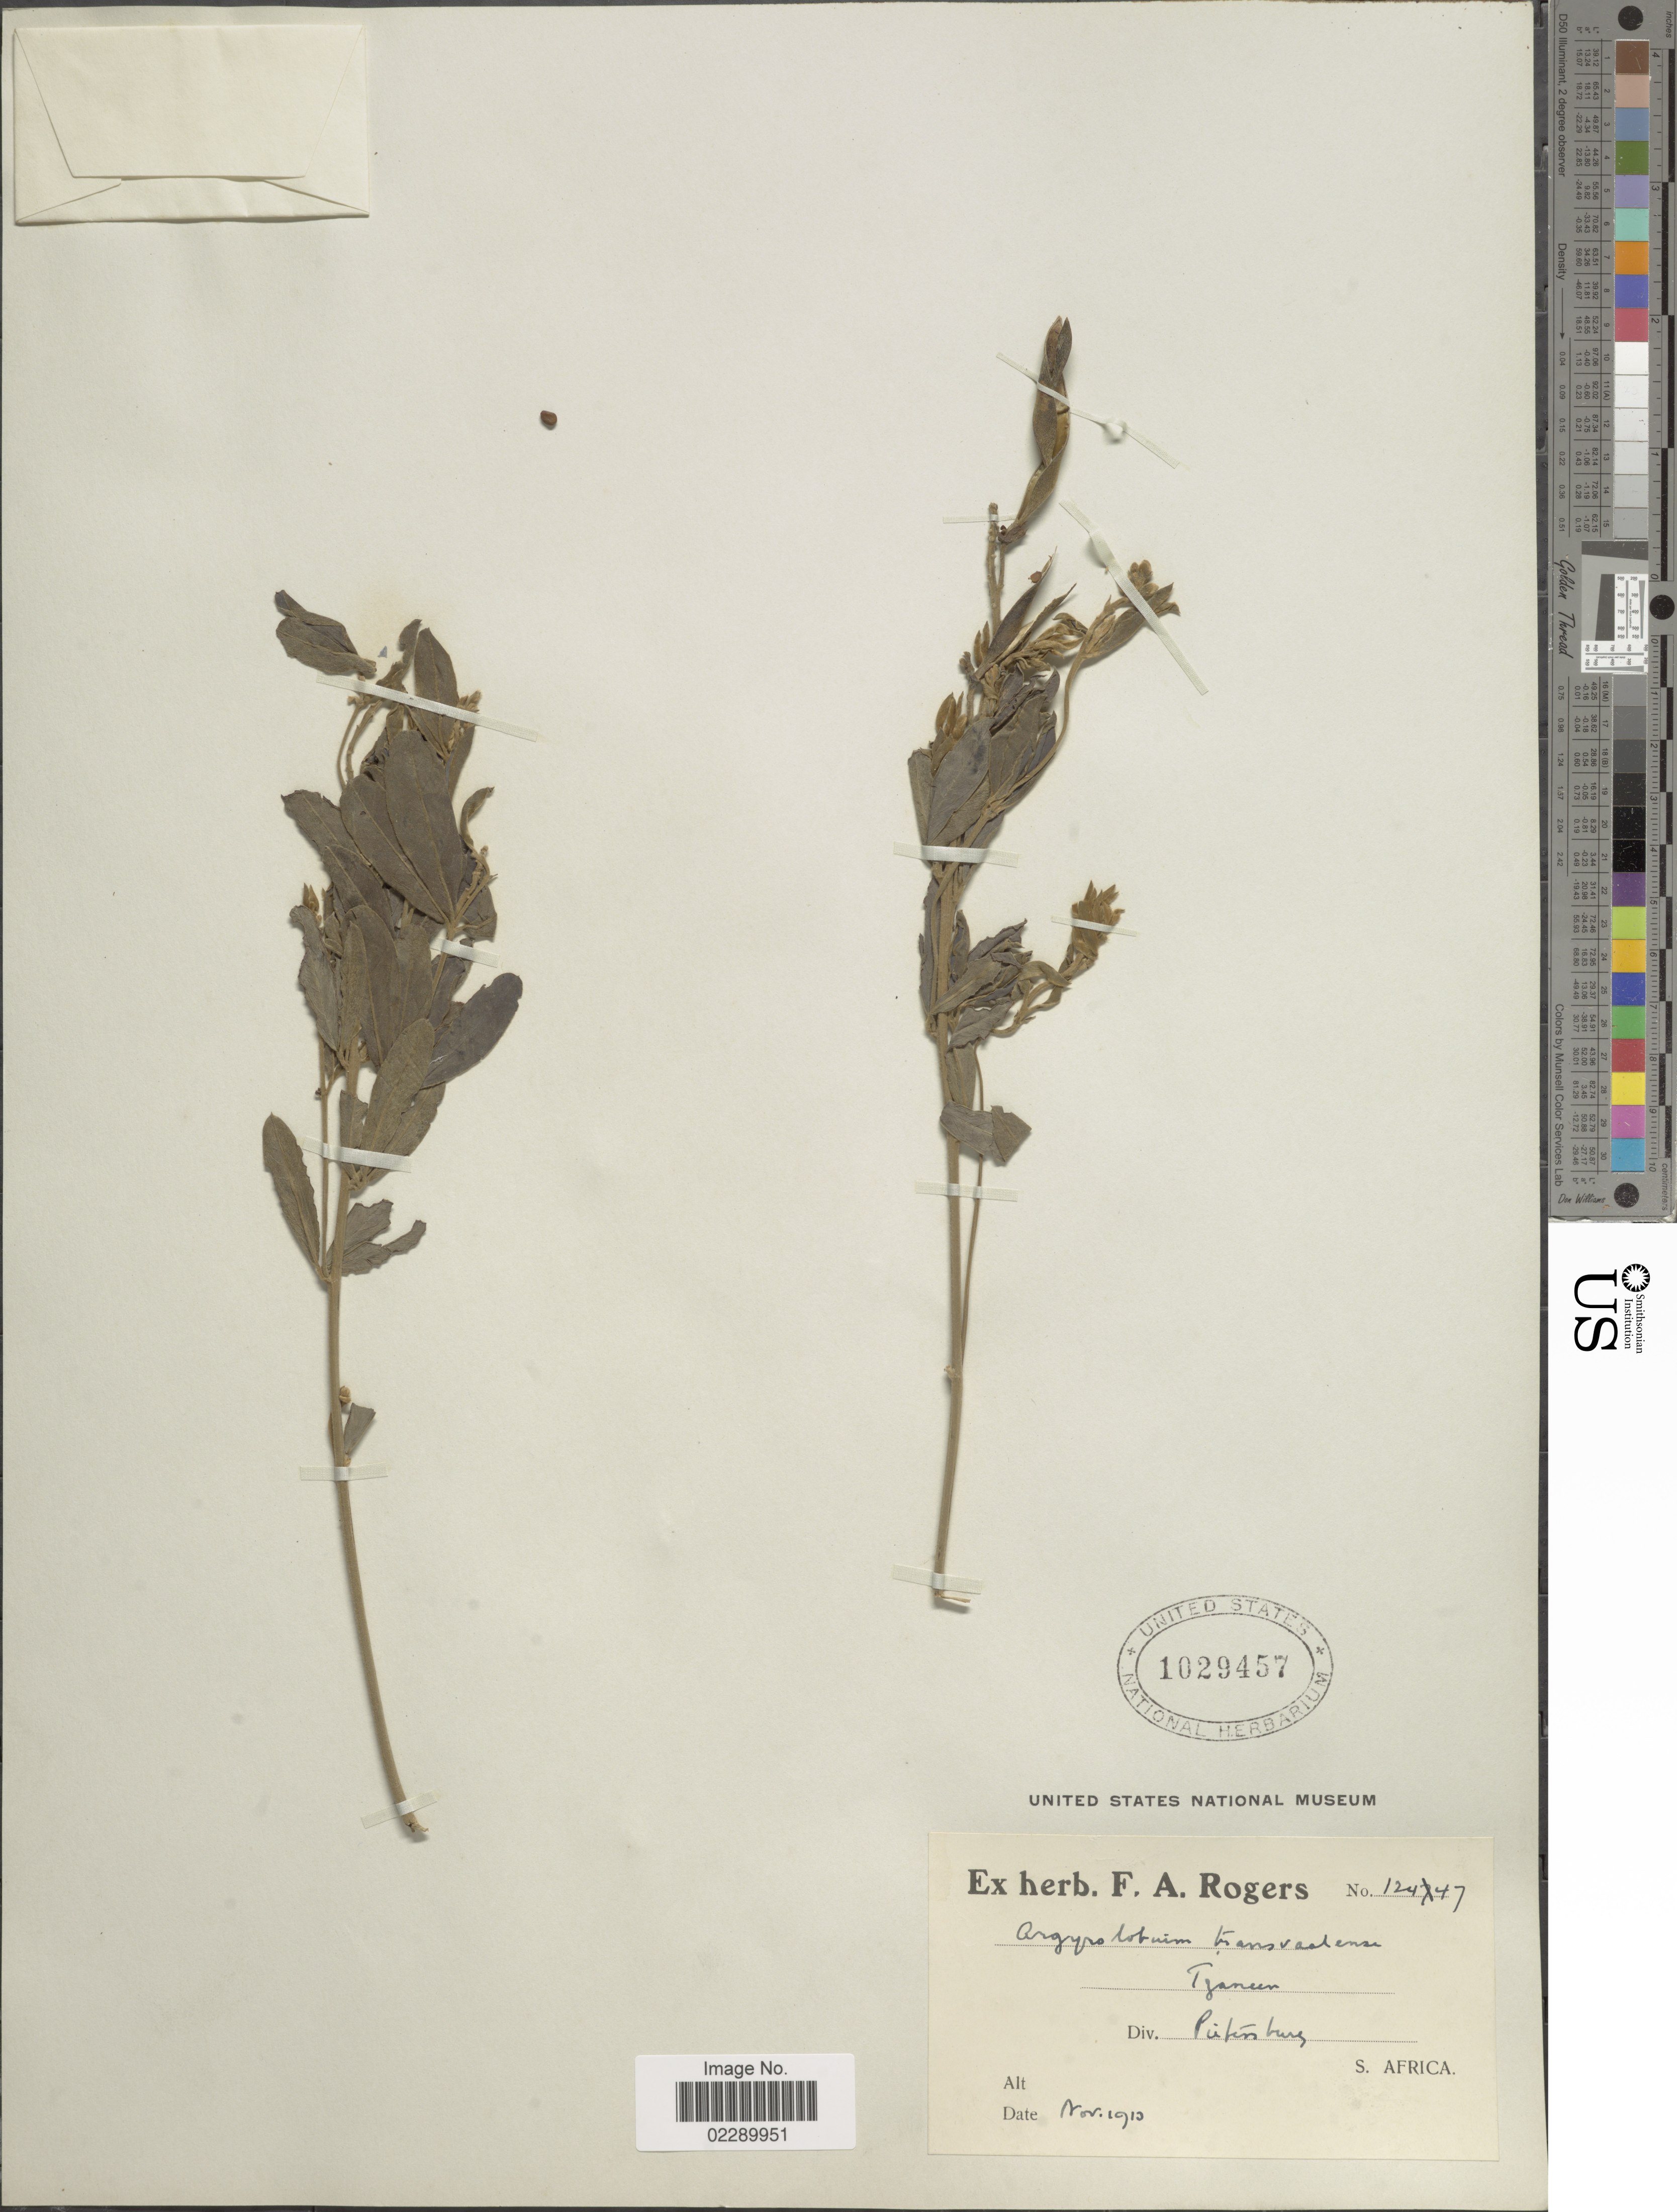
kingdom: Plantae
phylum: Tracheophyta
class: Magnoliopsida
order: Fabales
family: Fabaceae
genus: Argyrolobium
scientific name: Argyrolobium transvaalense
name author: Schinz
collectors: ex herb. F. A. Rogers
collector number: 12447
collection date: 1913-11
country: South Africa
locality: Tzaneen. Div. Pietersburg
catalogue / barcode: US 1029457